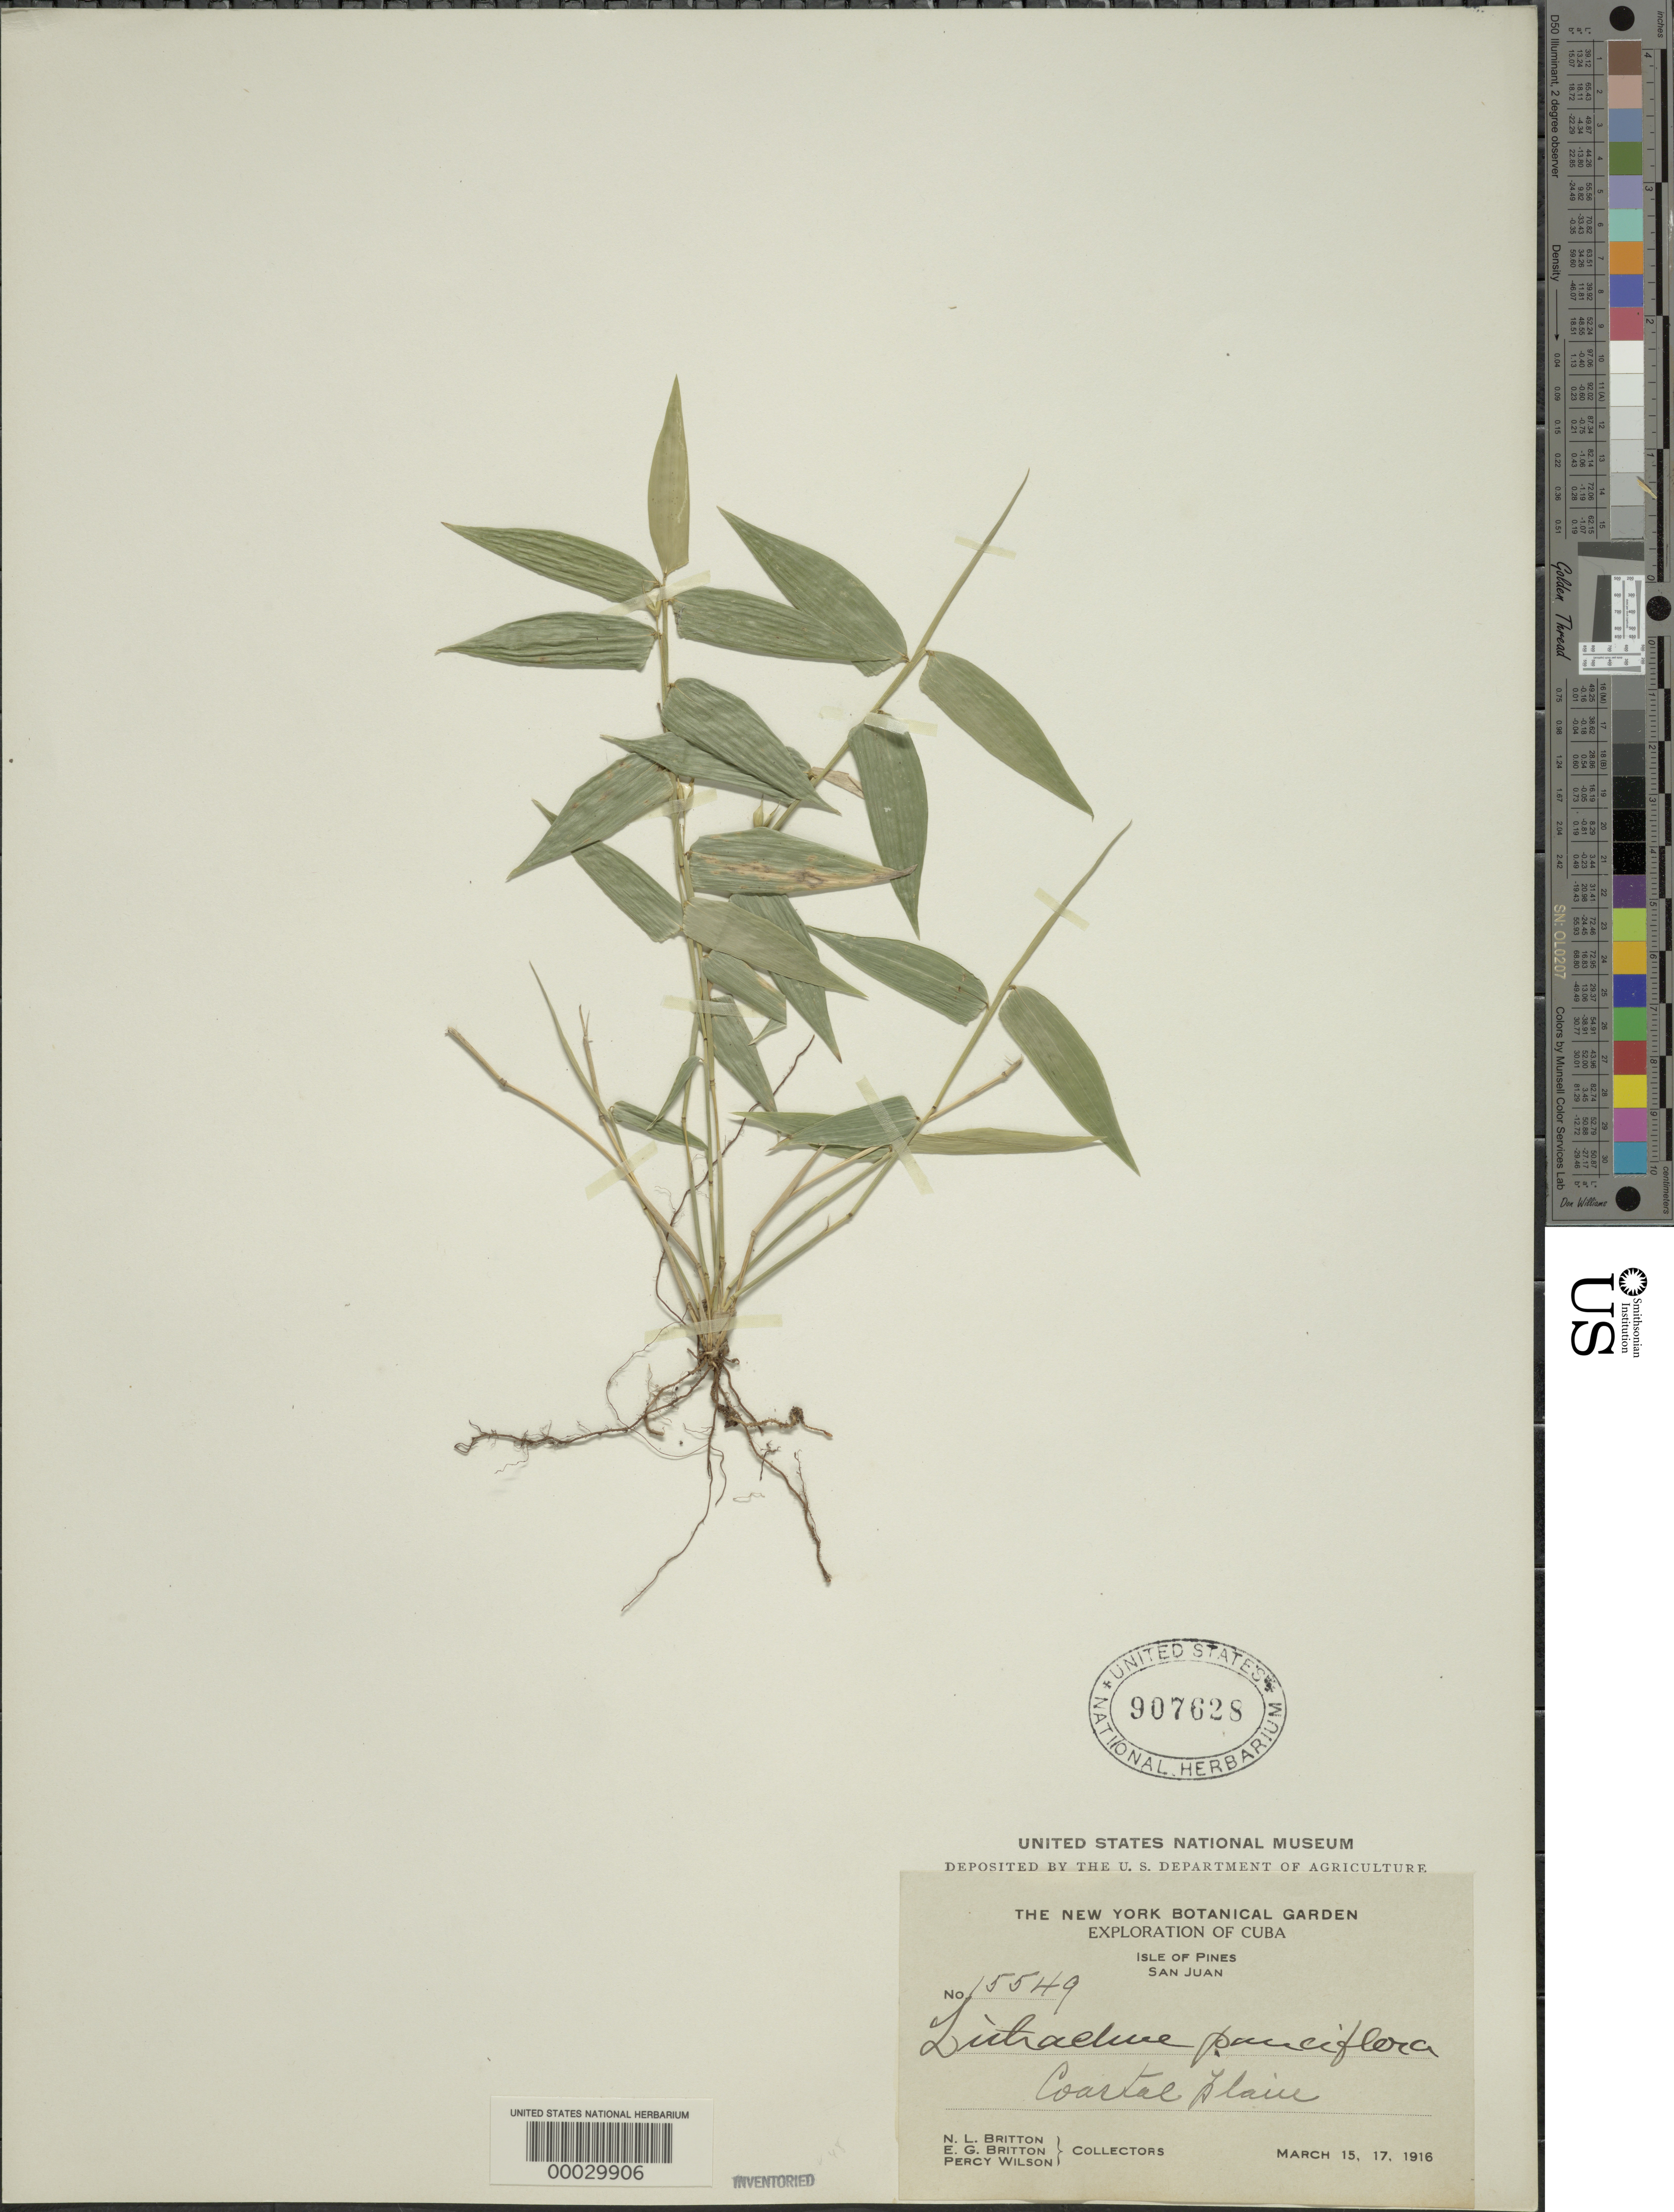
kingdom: Plantae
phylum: Tracheophyta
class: Liliopsida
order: Poales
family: Poaceae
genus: Lithachne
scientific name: Lithachne pauciflora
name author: (Sw.) P. Beauv.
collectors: N. Britton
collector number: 15549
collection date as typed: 15 Mar 1916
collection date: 1916-03-15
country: Cuba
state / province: Isla de La Juventud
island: Isla de La Juventud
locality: San juan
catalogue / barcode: US 907628